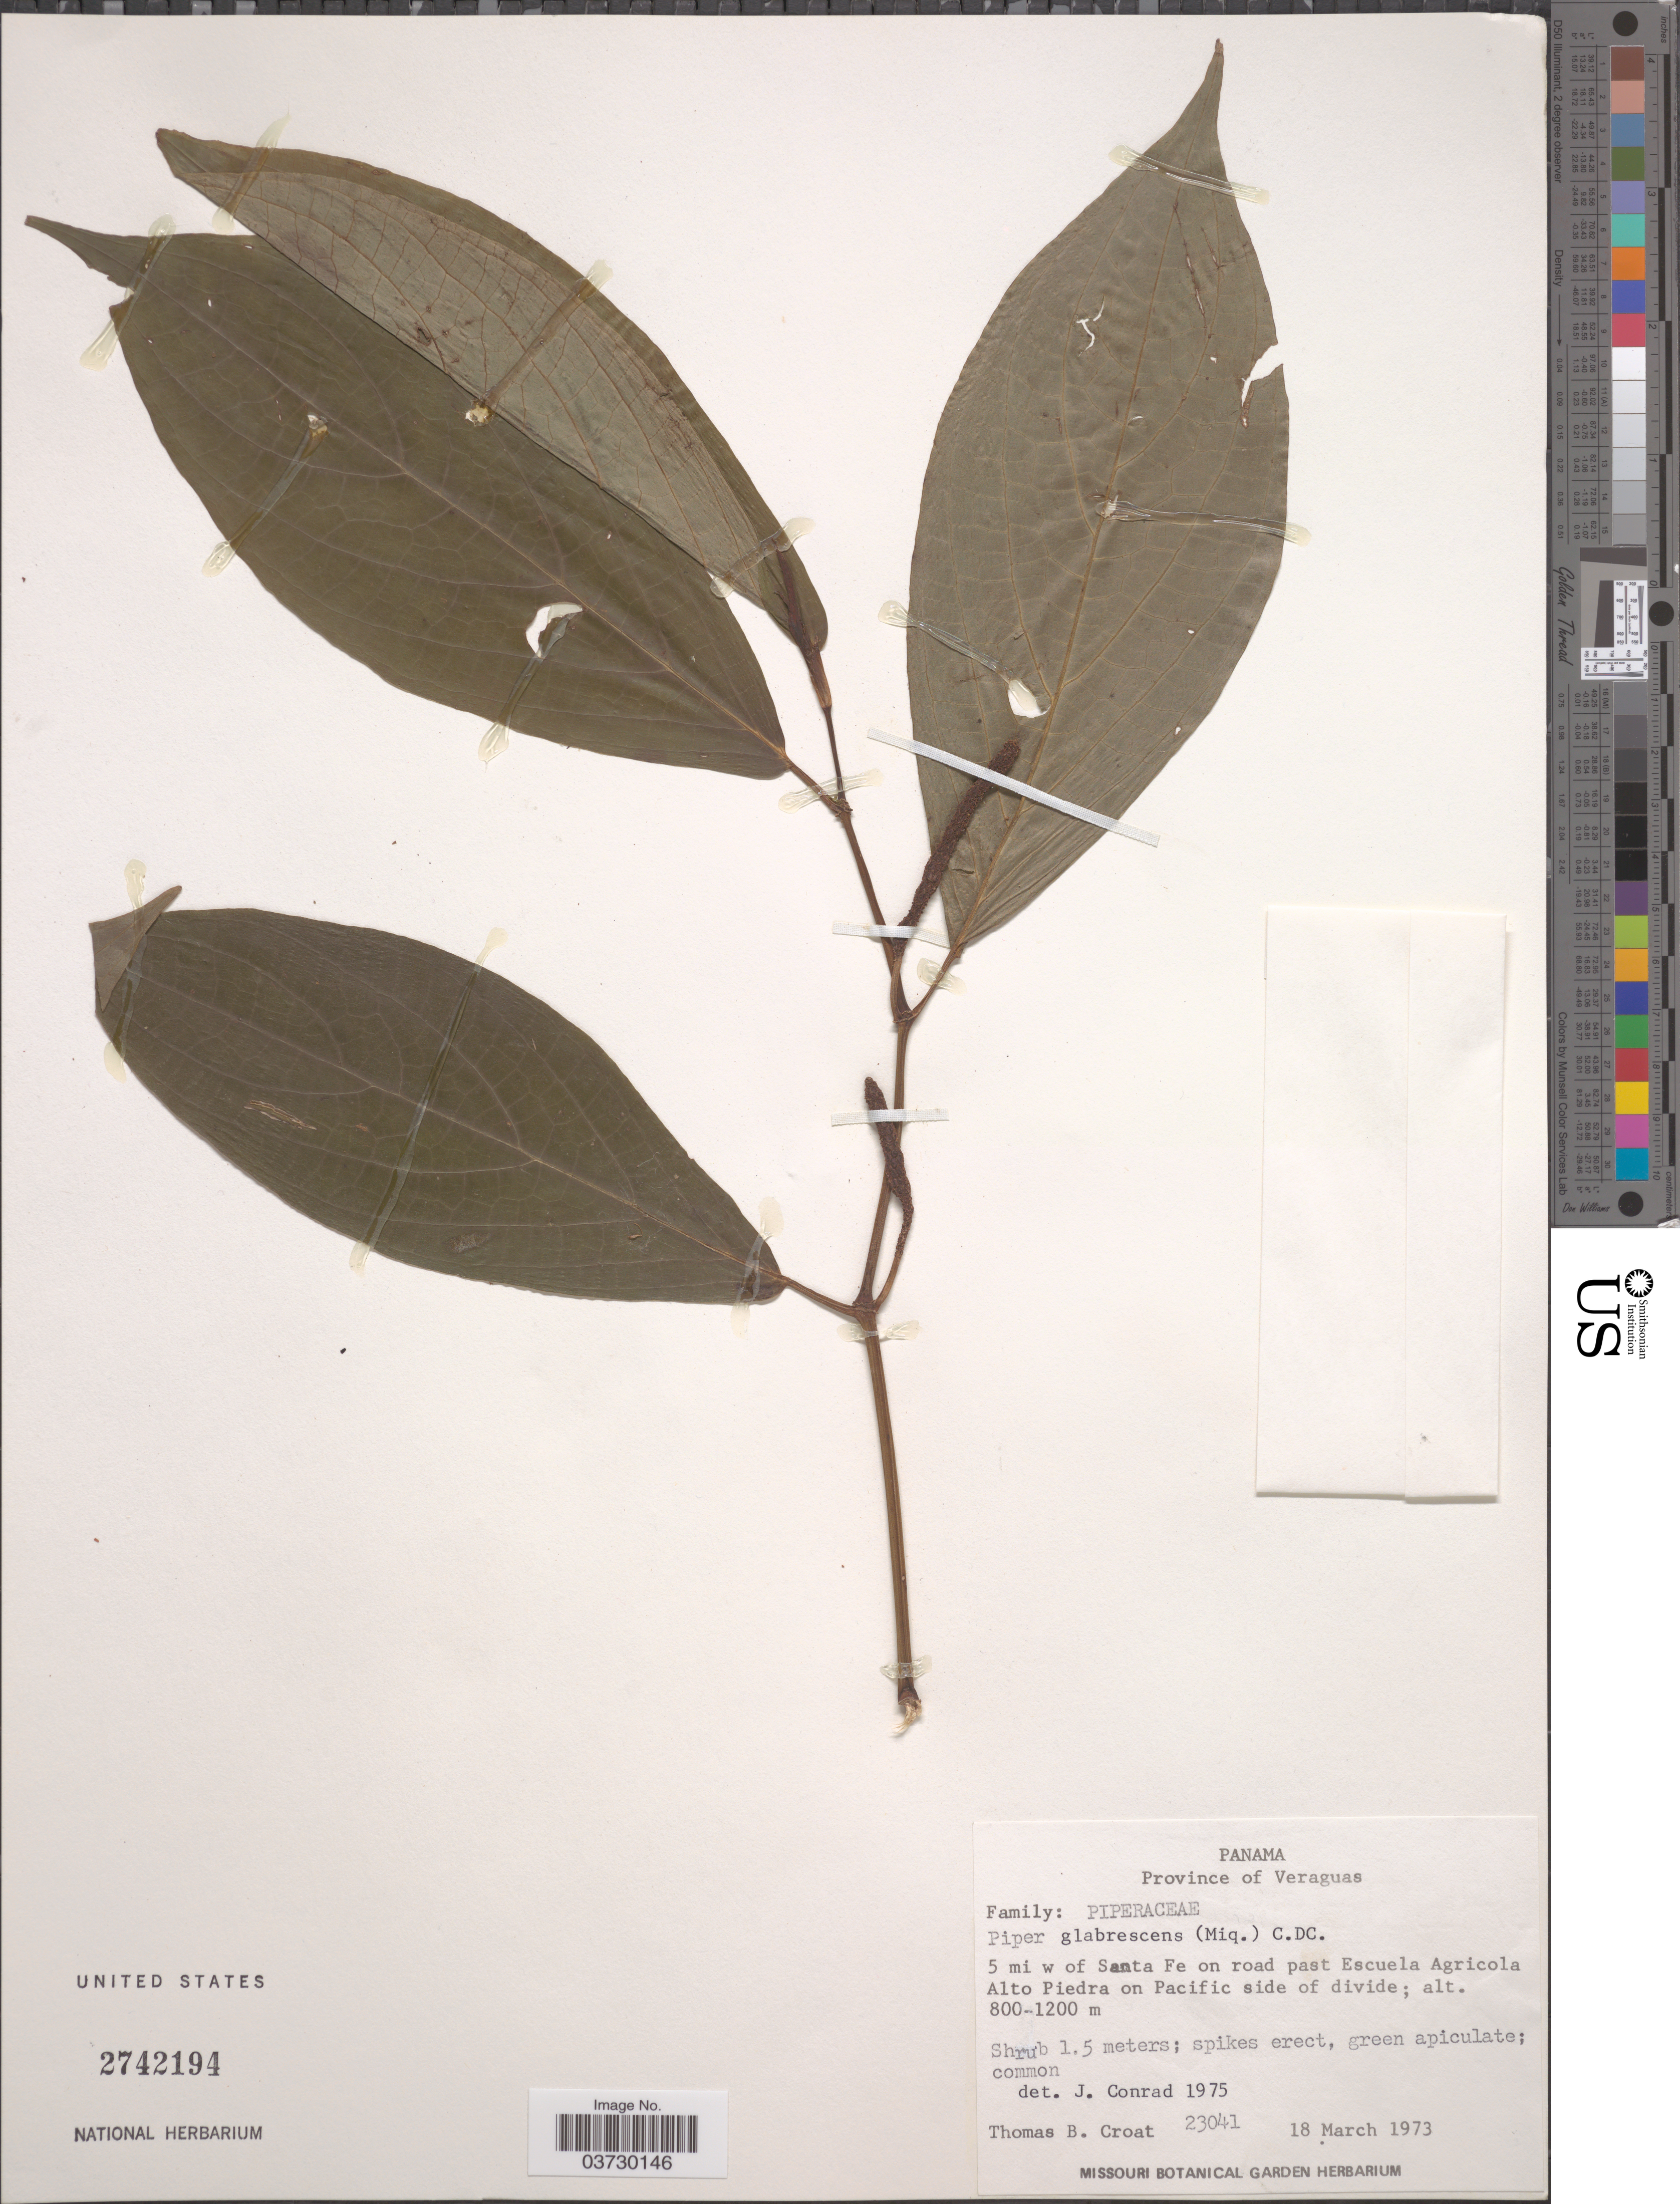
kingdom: Plantae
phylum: Tracheophyta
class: Magnoliopsida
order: Piperales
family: Piperaceae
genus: Piper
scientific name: Piper glabrescens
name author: (Miq.) C. DC.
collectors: T. B. Croat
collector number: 23041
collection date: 1973-03-18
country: Panama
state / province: Veraguas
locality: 5 mi w of Santa Fe on road past Escuela Agricola Alto Piedra on Pacific side of divide.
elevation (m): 800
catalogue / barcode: US 2742194